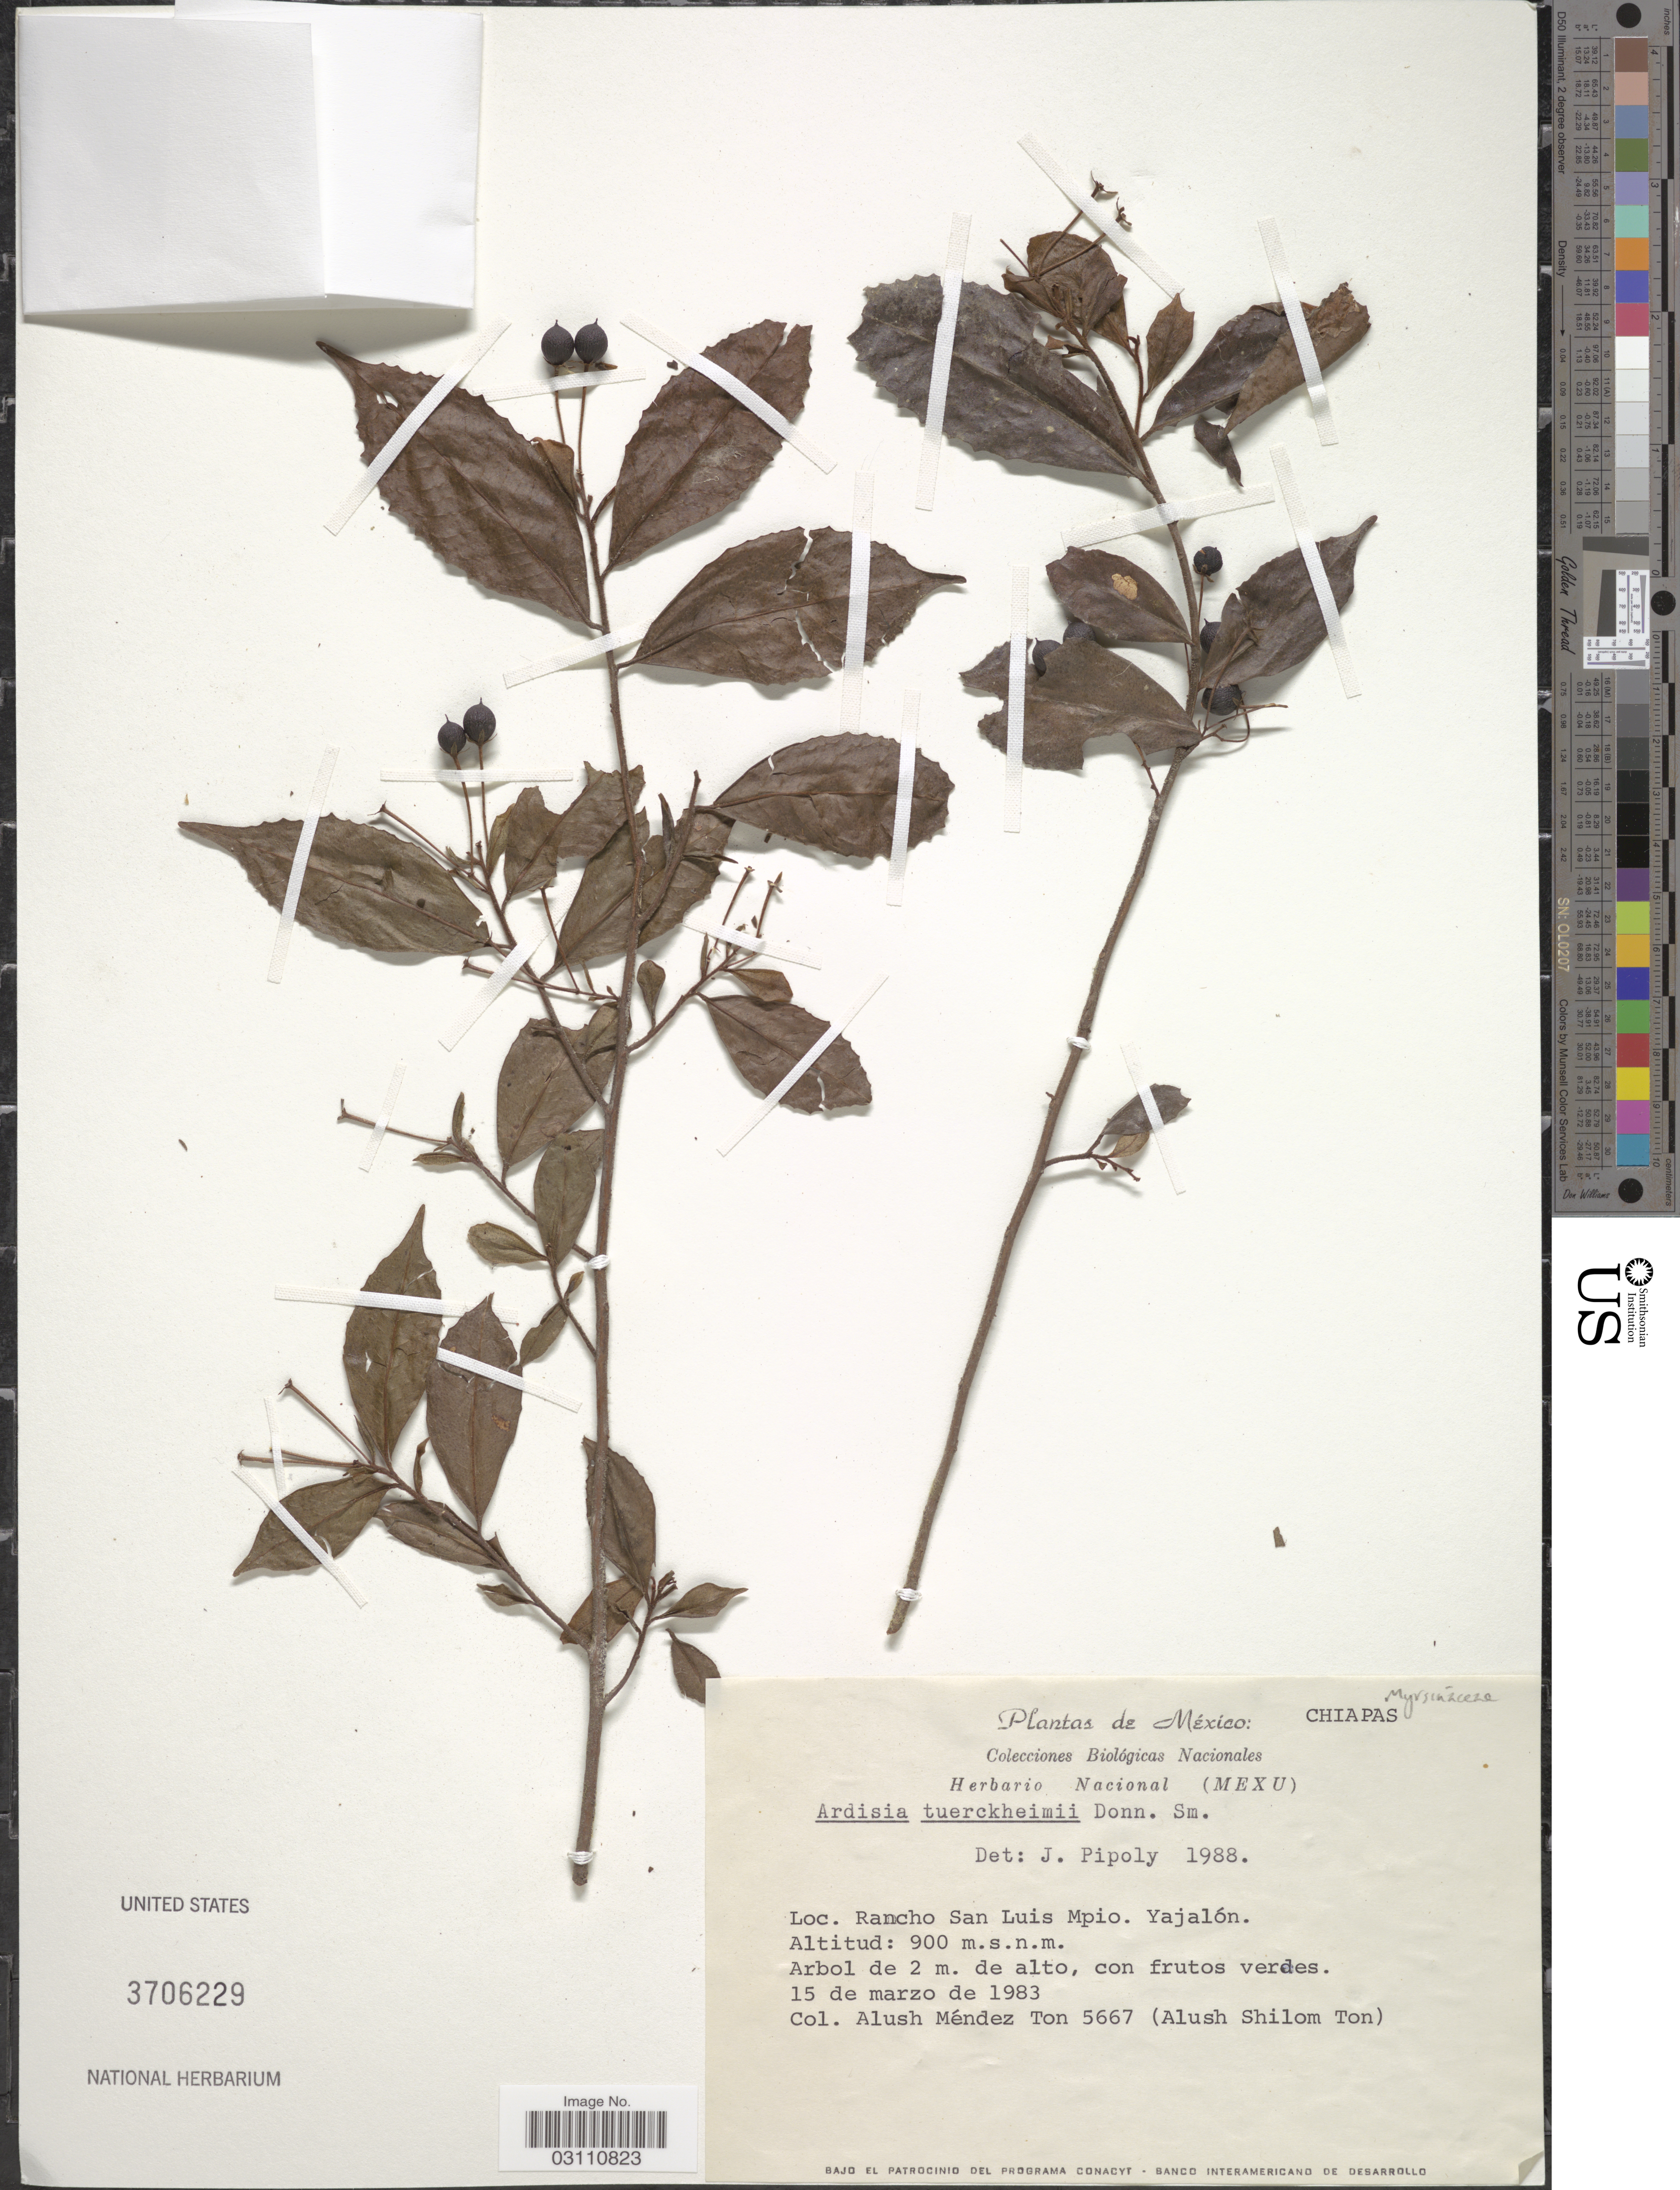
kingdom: Plantae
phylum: Tracheophyta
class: Magnoliopsida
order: Ericales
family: Primulaceae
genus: Ardisia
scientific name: Ardisia tuerckheimii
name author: Donn. Sm.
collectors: A. Méndez Ton & A. M. Ton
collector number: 5667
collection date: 1983-03-15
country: Mexico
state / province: Chiapas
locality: Rancho San Luis Mpio. Yajalón.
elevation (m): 900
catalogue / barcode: US 3706229